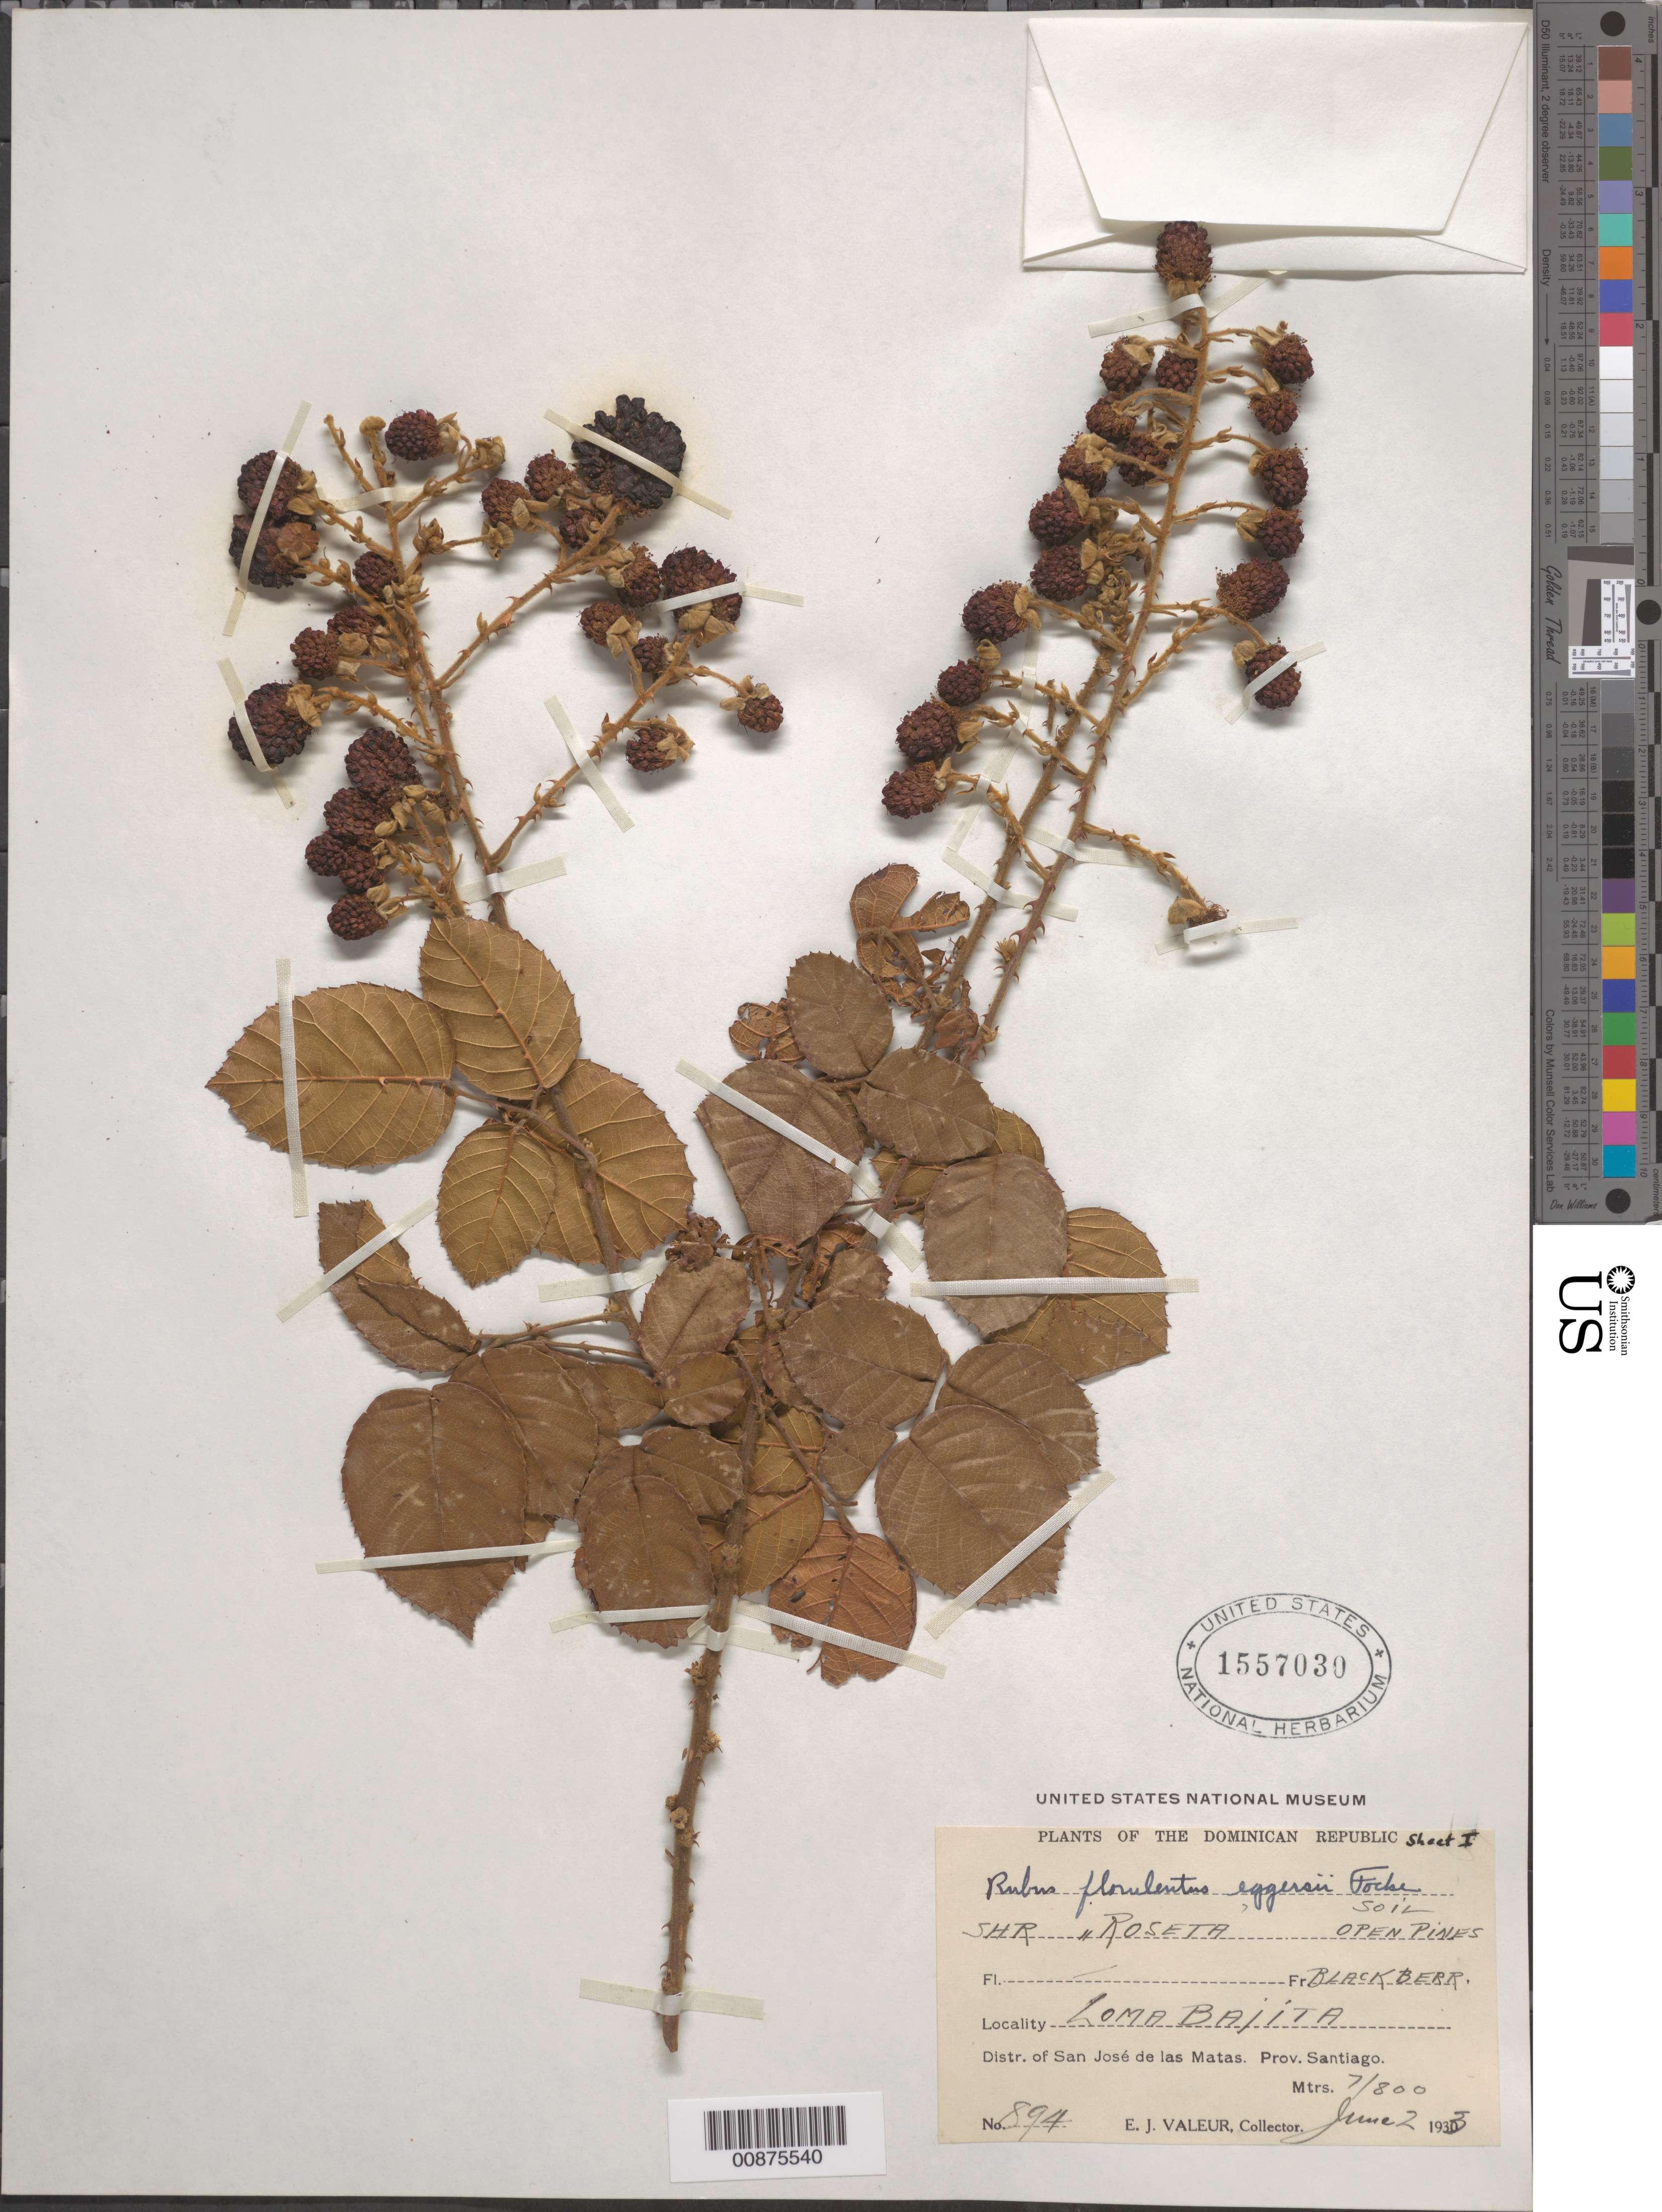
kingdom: Plantae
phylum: Tracheophyta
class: Magnoliopsida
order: Rosales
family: Rosaceae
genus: Rubus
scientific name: Rubus eggersii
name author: Rydb.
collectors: E. Valeur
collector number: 894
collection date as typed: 02 Jun 1933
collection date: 1933-06-02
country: Dominican Republic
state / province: Santiago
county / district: San José de las Matas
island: Hispaniola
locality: Loma Bajita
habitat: Soil, open pines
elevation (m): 700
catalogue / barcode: US 1557030